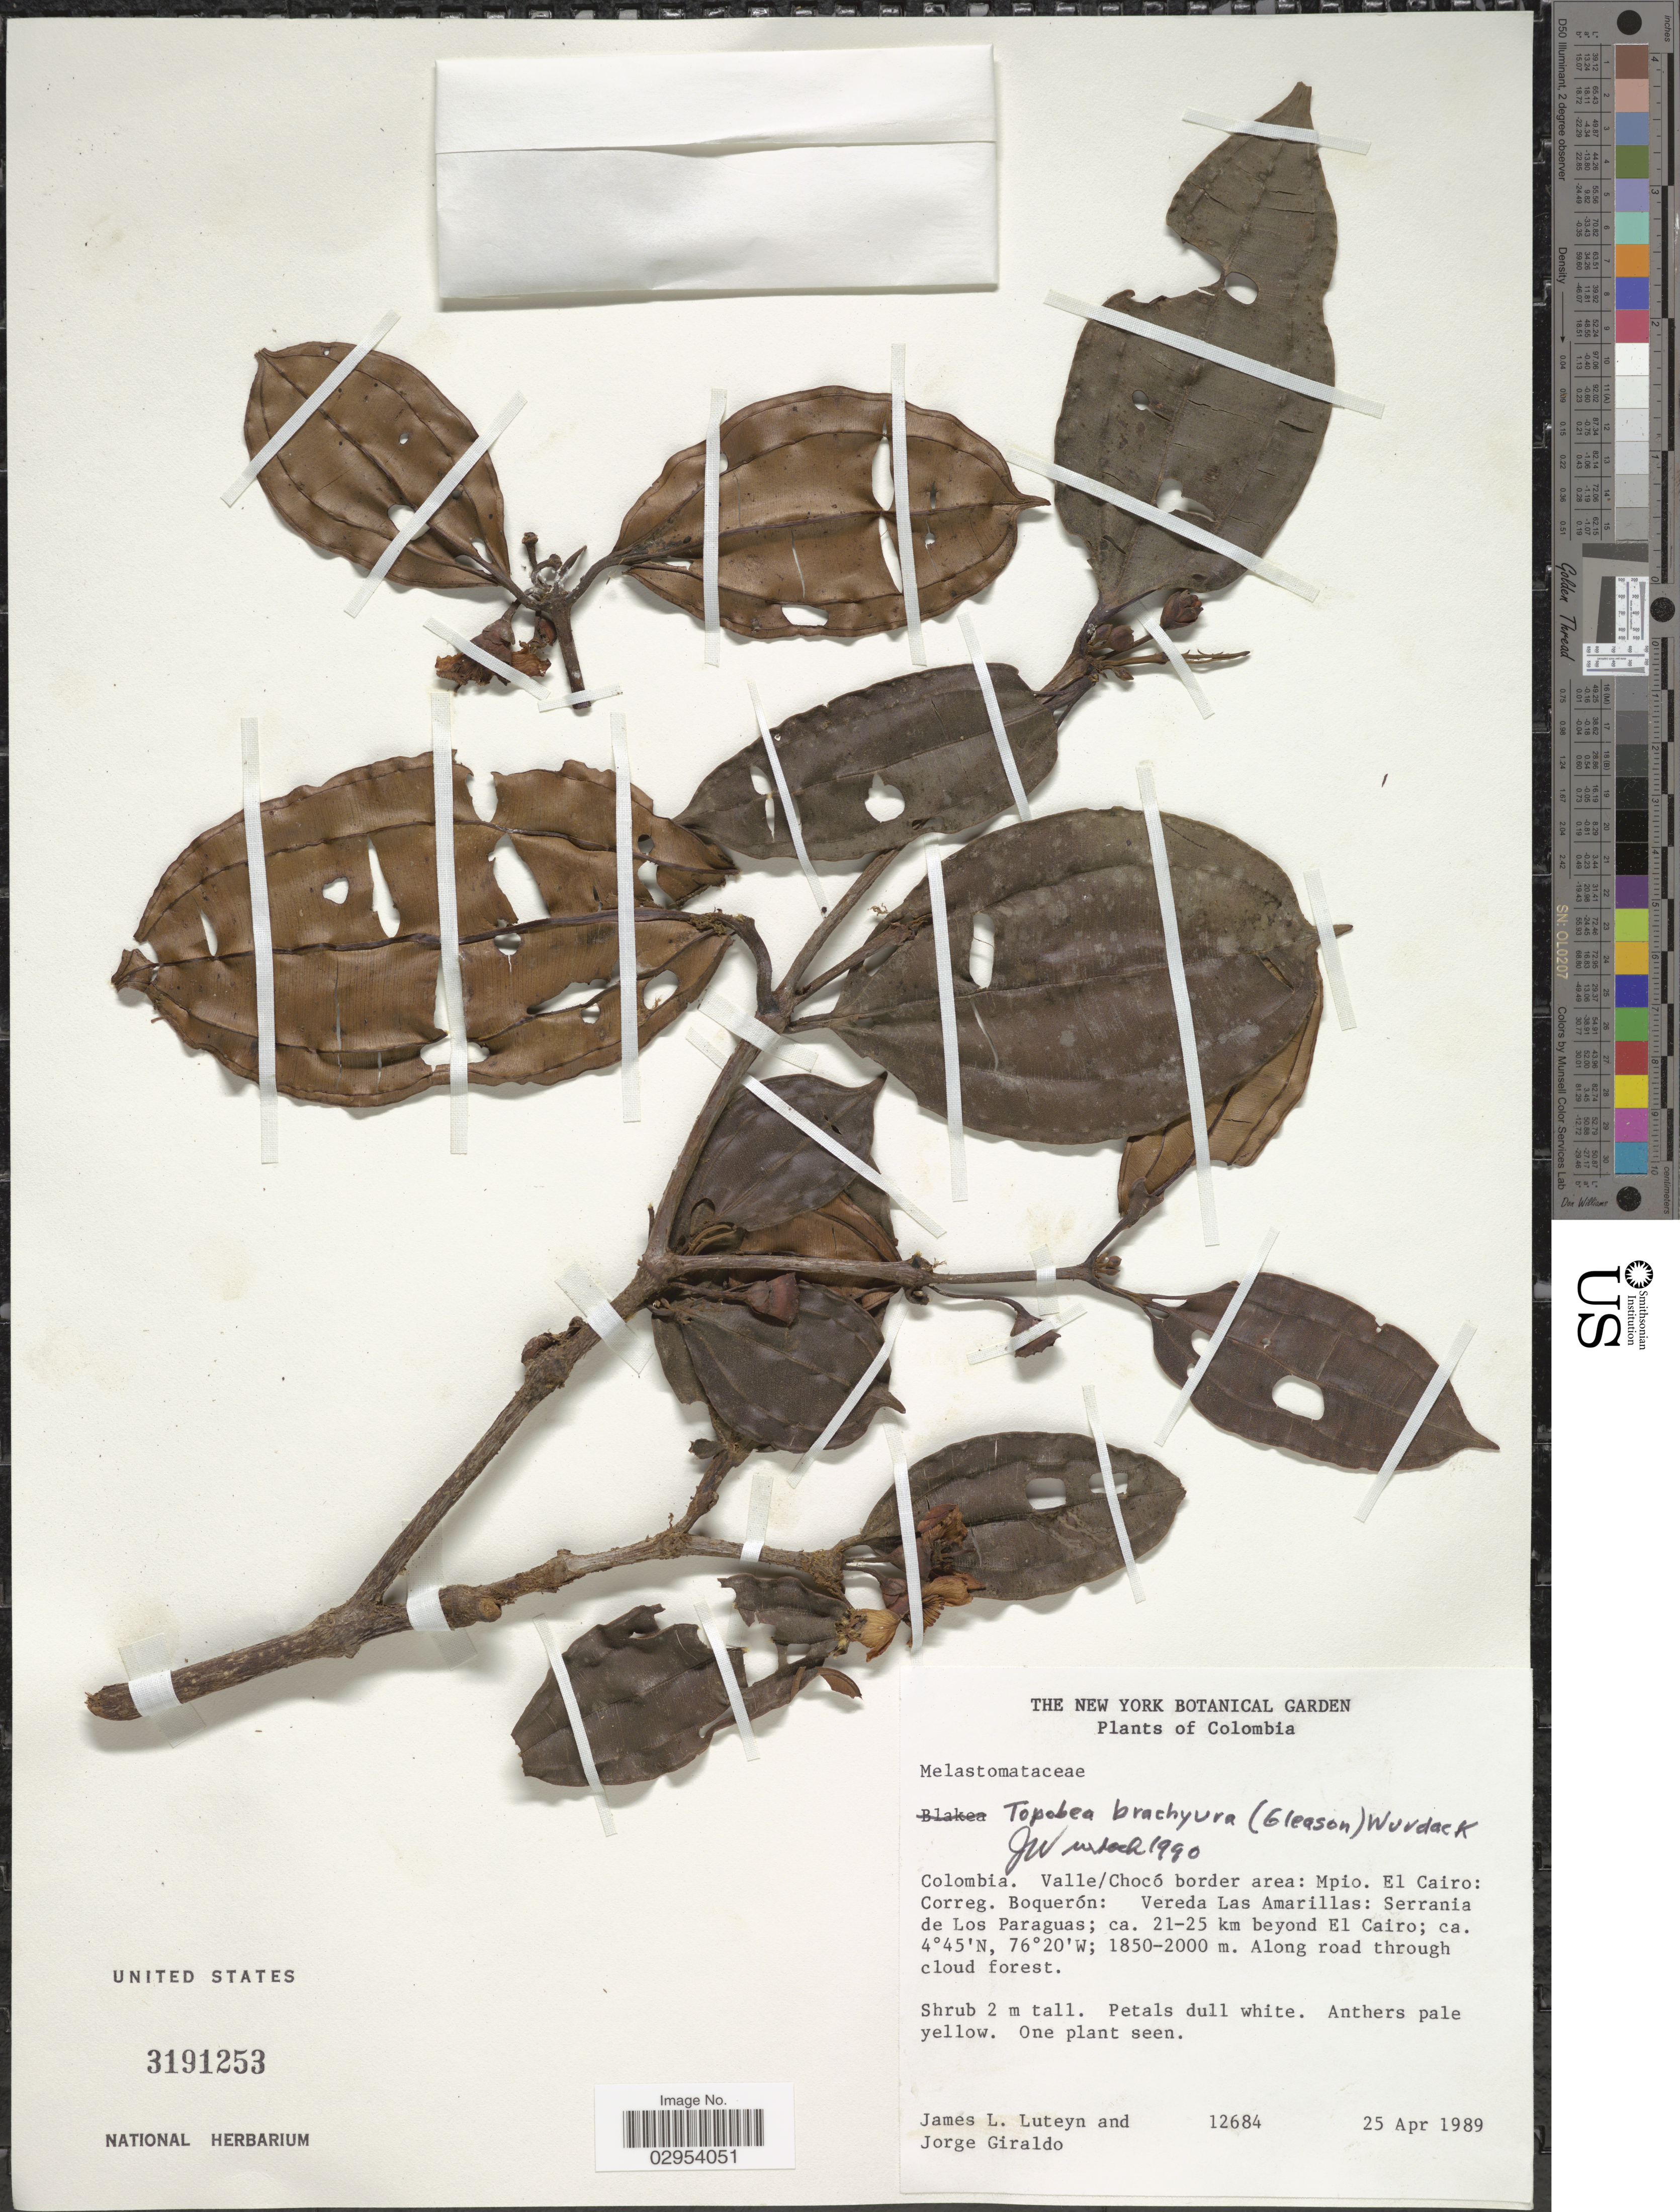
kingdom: Plantae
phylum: Tracheophyta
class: Magnoliopsida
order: Myrtales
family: Melastomataceae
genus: Topobea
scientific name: Topobea brachyura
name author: (Gleason) Wurdack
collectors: J. L. Luteyn & J. Giraldo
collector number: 12684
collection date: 1989-04-25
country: Colombia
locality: Valle/Chocó border area: Mpio. El Cairo: Correg. Boquerón: Vereda Las Amarillas: Serrania de Los Paraguas; ca. 21-25 km beyond El Cairo.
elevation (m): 1850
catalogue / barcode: US 3191253